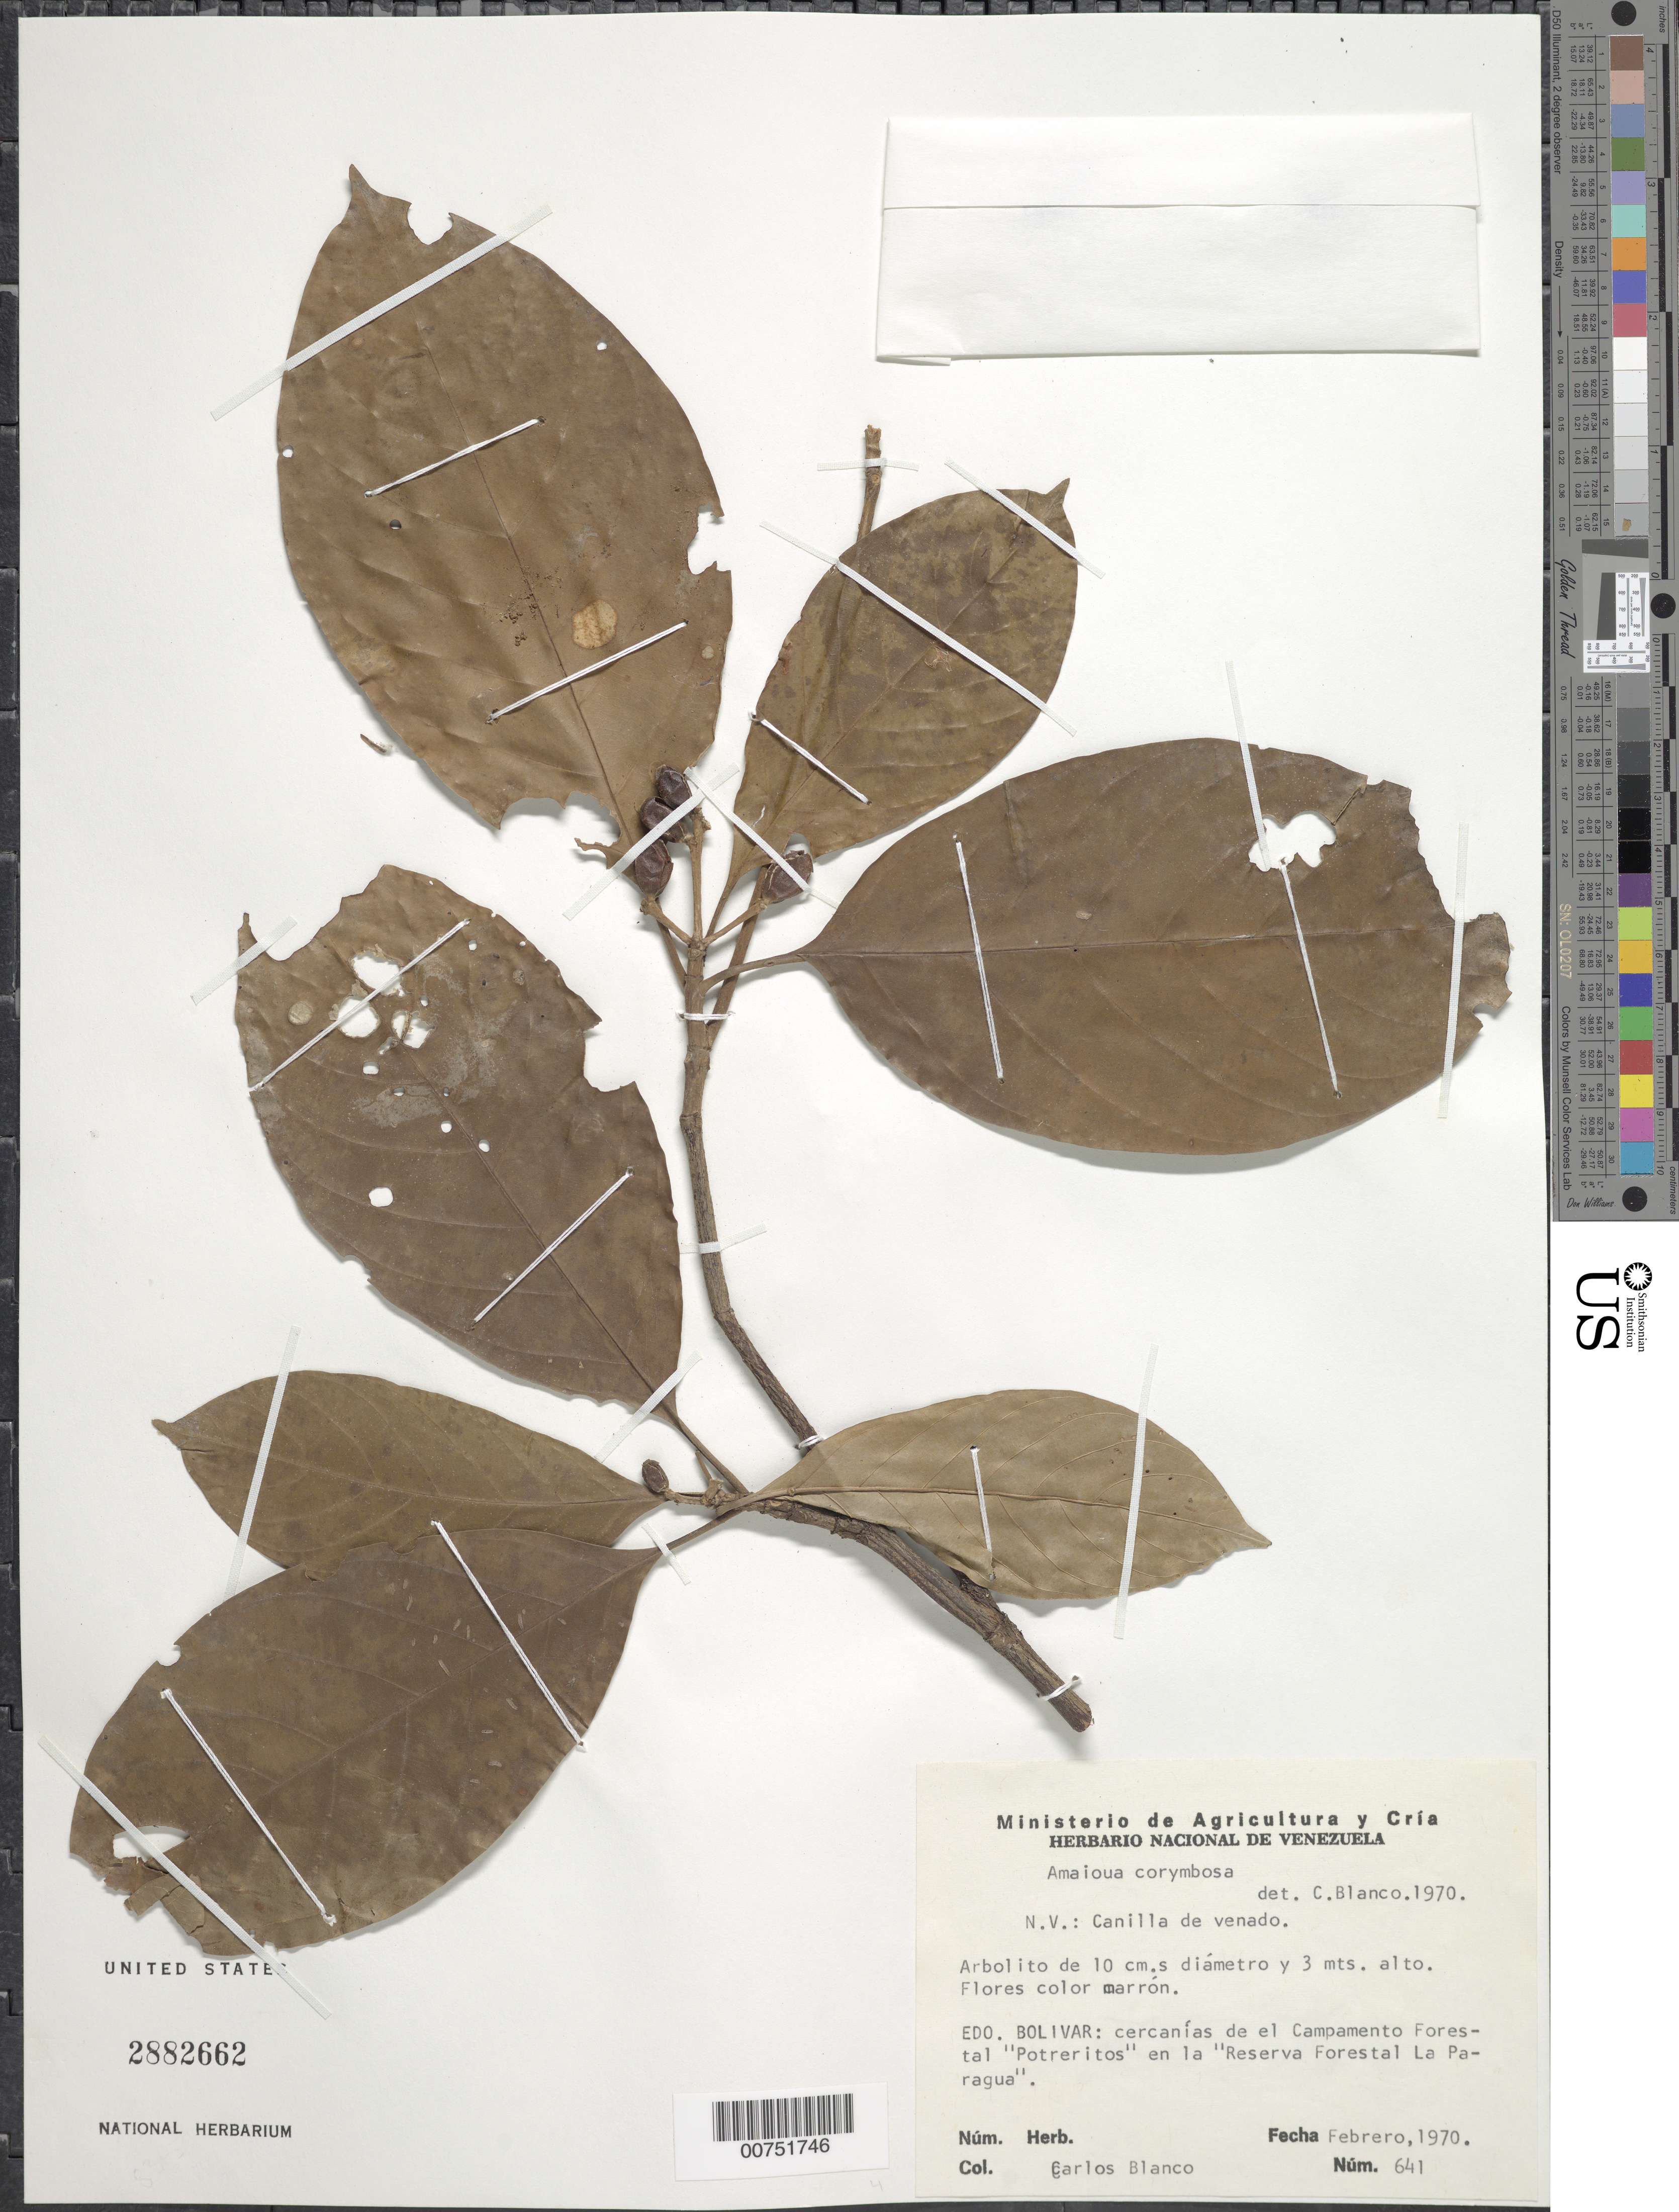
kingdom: Plantae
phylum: Tracheophyta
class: Magnoliopsida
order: Gentianales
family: Rubiaceae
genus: Amaioua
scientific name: Amaioua corymbosa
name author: Kunth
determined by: Blanco, C. A.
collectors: C. A. Blanco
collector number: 641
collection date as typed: Feb-70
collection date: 1970-02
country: Venezuela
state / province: Bolívar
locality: Campamento Forestal "Potreritos", Reserva Forestal La Paragua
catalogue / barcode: US 2882662